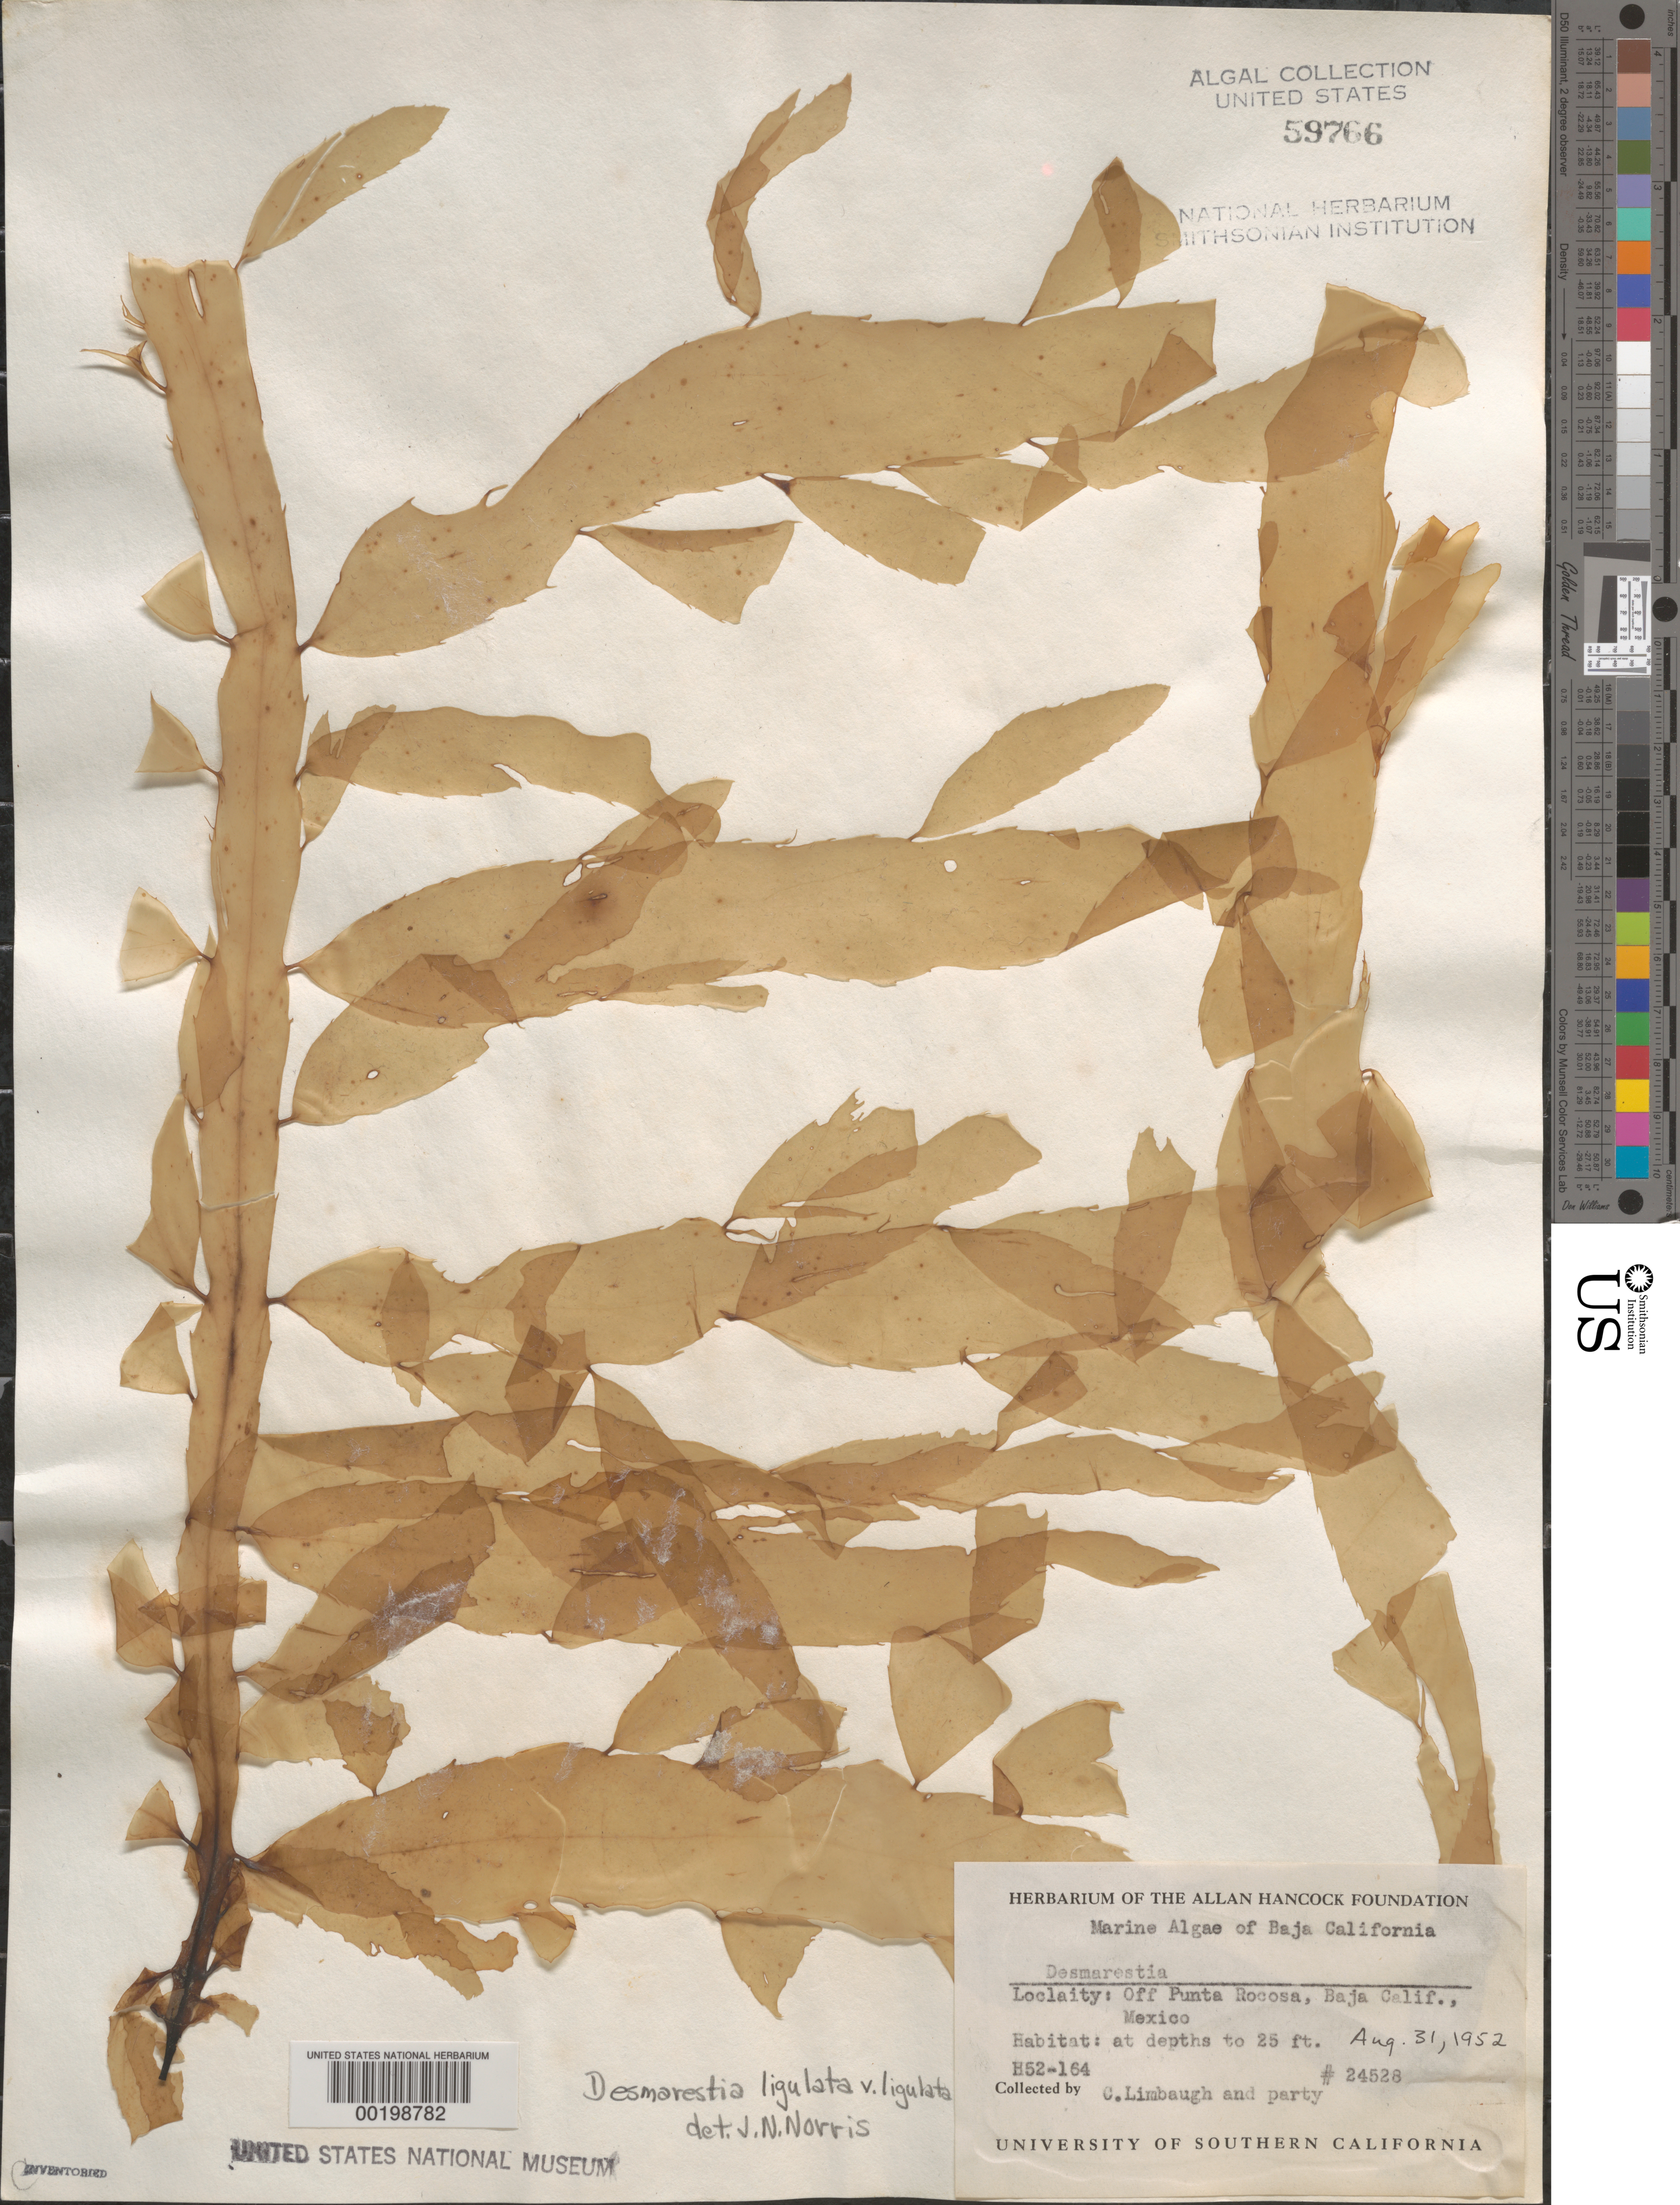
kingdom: Chromista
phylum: Ochrophyta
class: Phaeophyceae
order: Desmarestiales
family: Desmarestiaceae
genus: Desmarestia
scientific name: Desmarestia ligulata var. ligulata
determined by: Norris, James N.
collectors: C. Limbaugh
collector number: EYD 24528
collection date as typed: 31 Aug 1952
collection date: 1952-08-31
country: Mexico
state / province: Baja California Norte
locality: Off Punta Rocosa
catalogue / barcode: US 59766